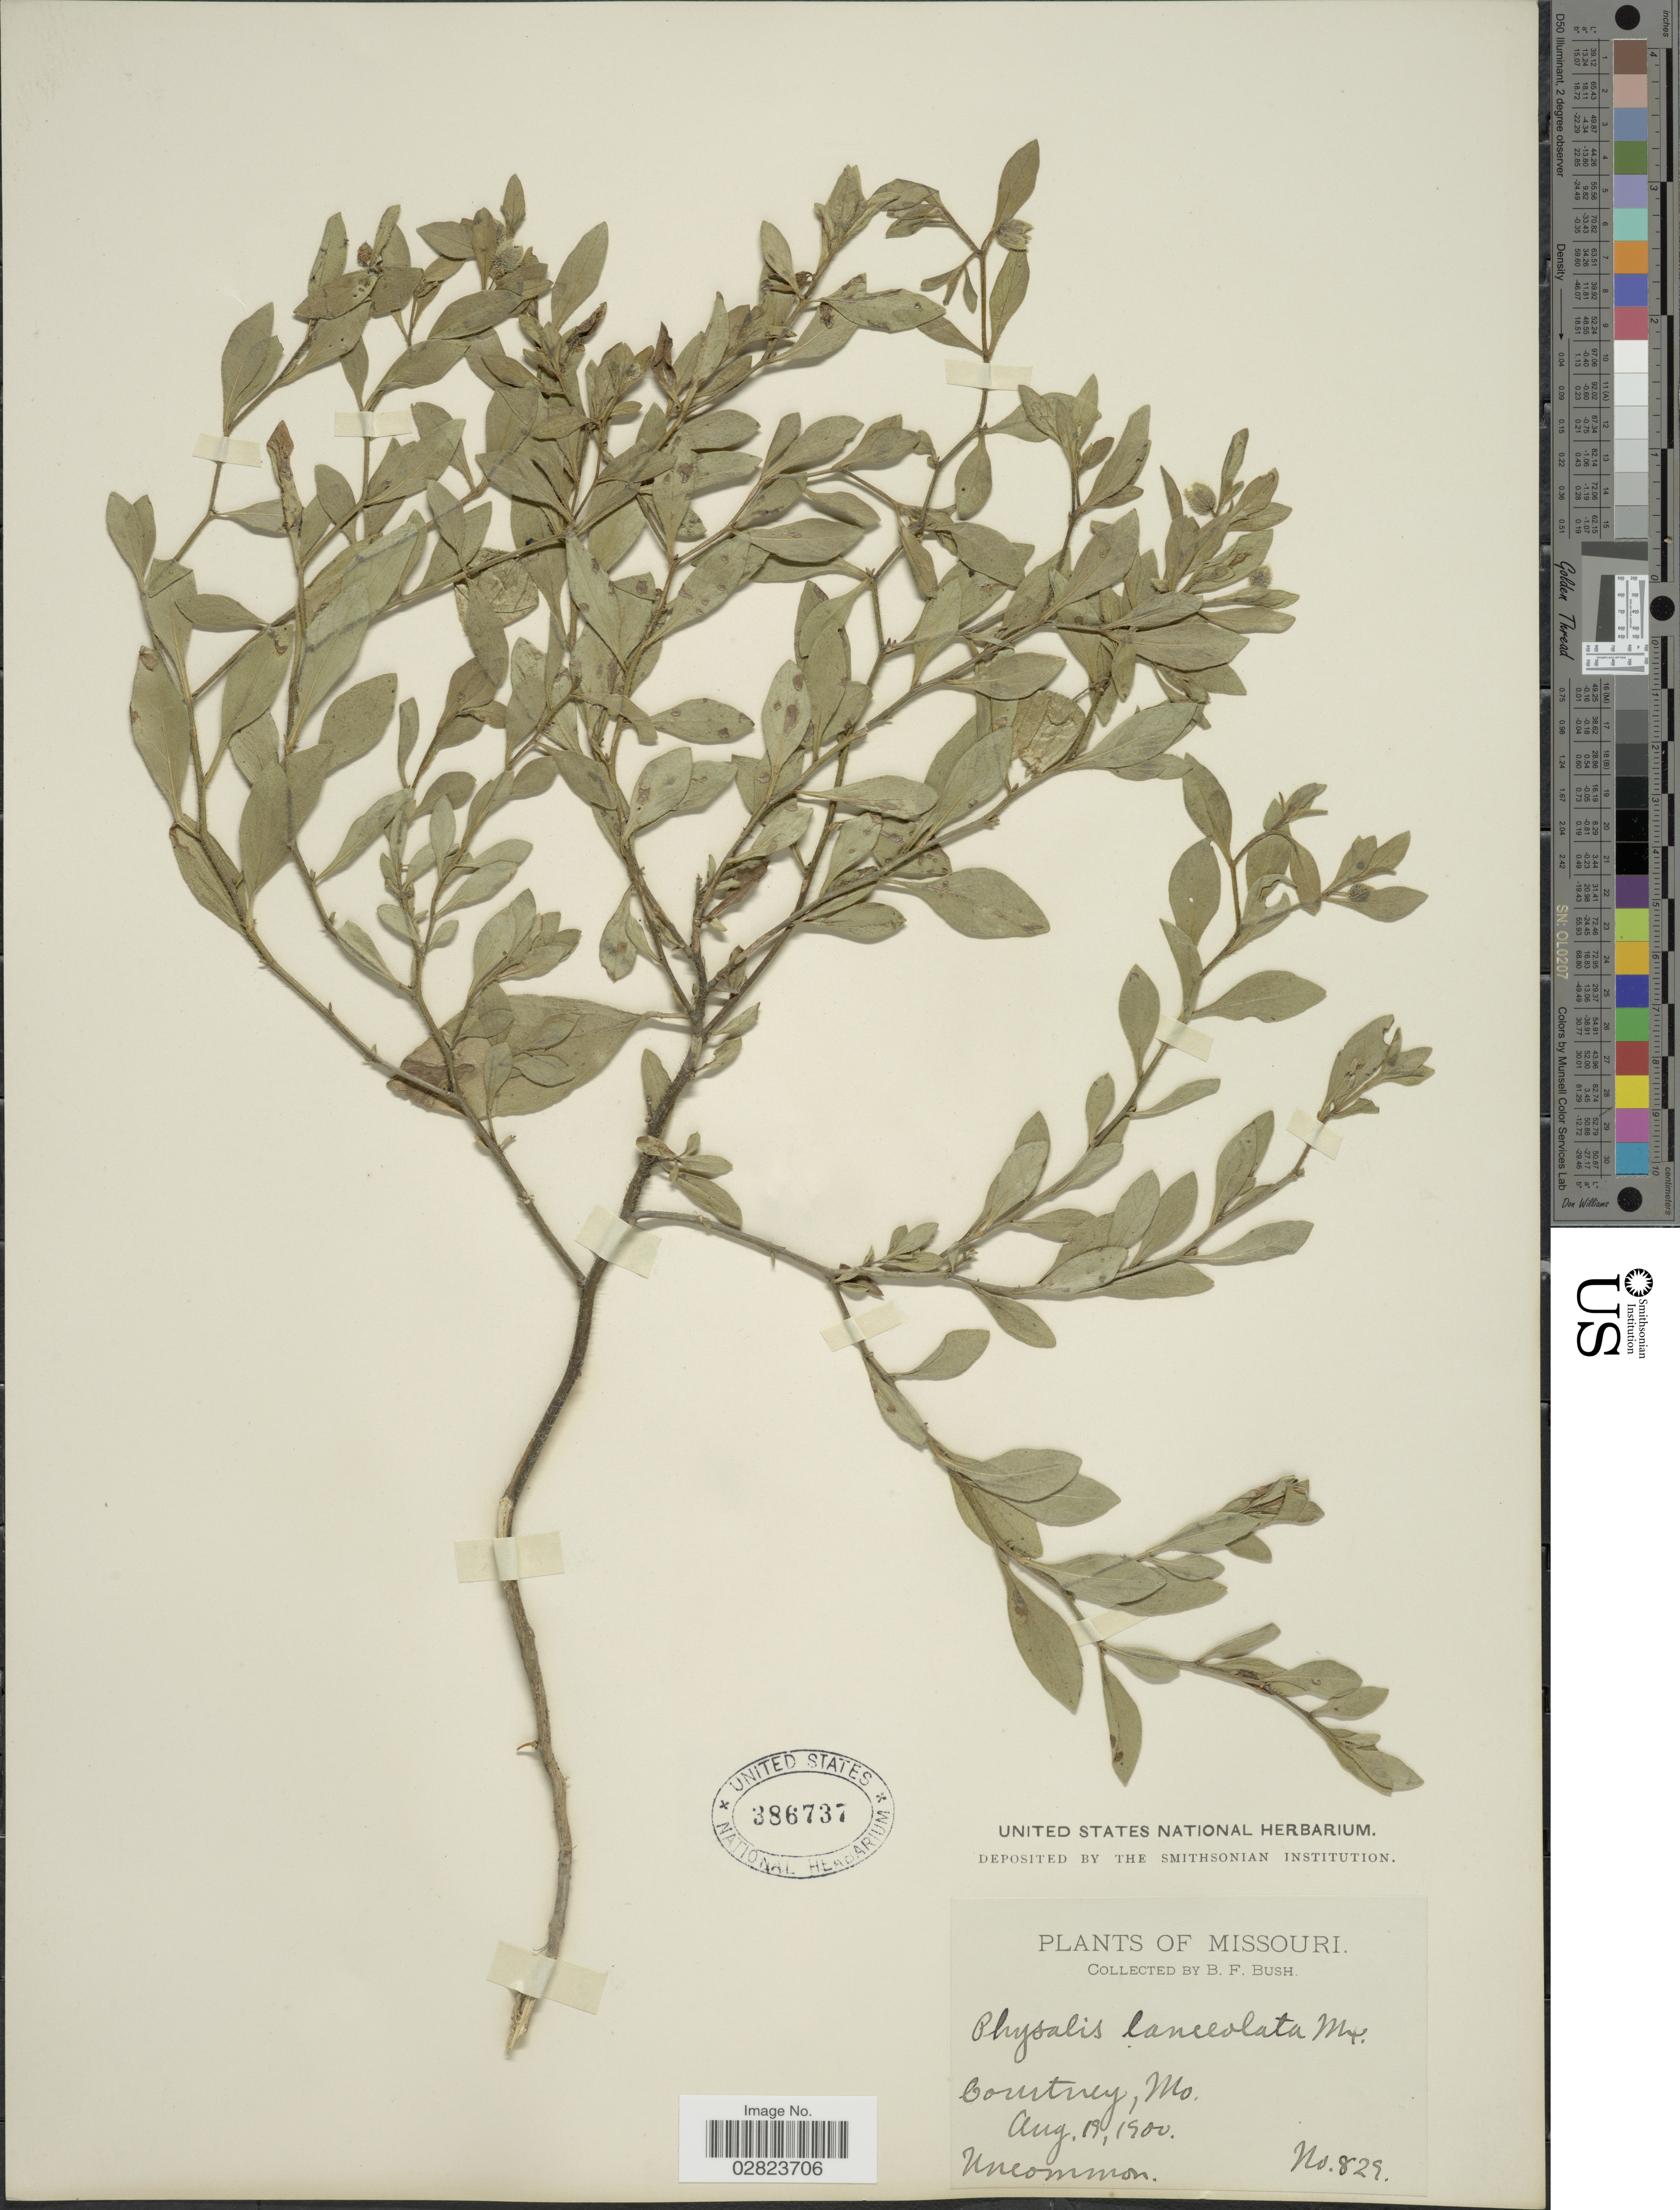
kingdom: Plantae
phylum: Tracheophyta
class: Magnoliopsida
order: Solanales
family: Solanaceae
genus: Physalis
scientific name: Physalis lanceolata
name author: Michx.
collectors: B. F. Bush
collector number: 829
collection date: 1900-08-19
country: United States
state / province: Missouri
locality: Courtney.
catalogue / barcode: US 386737